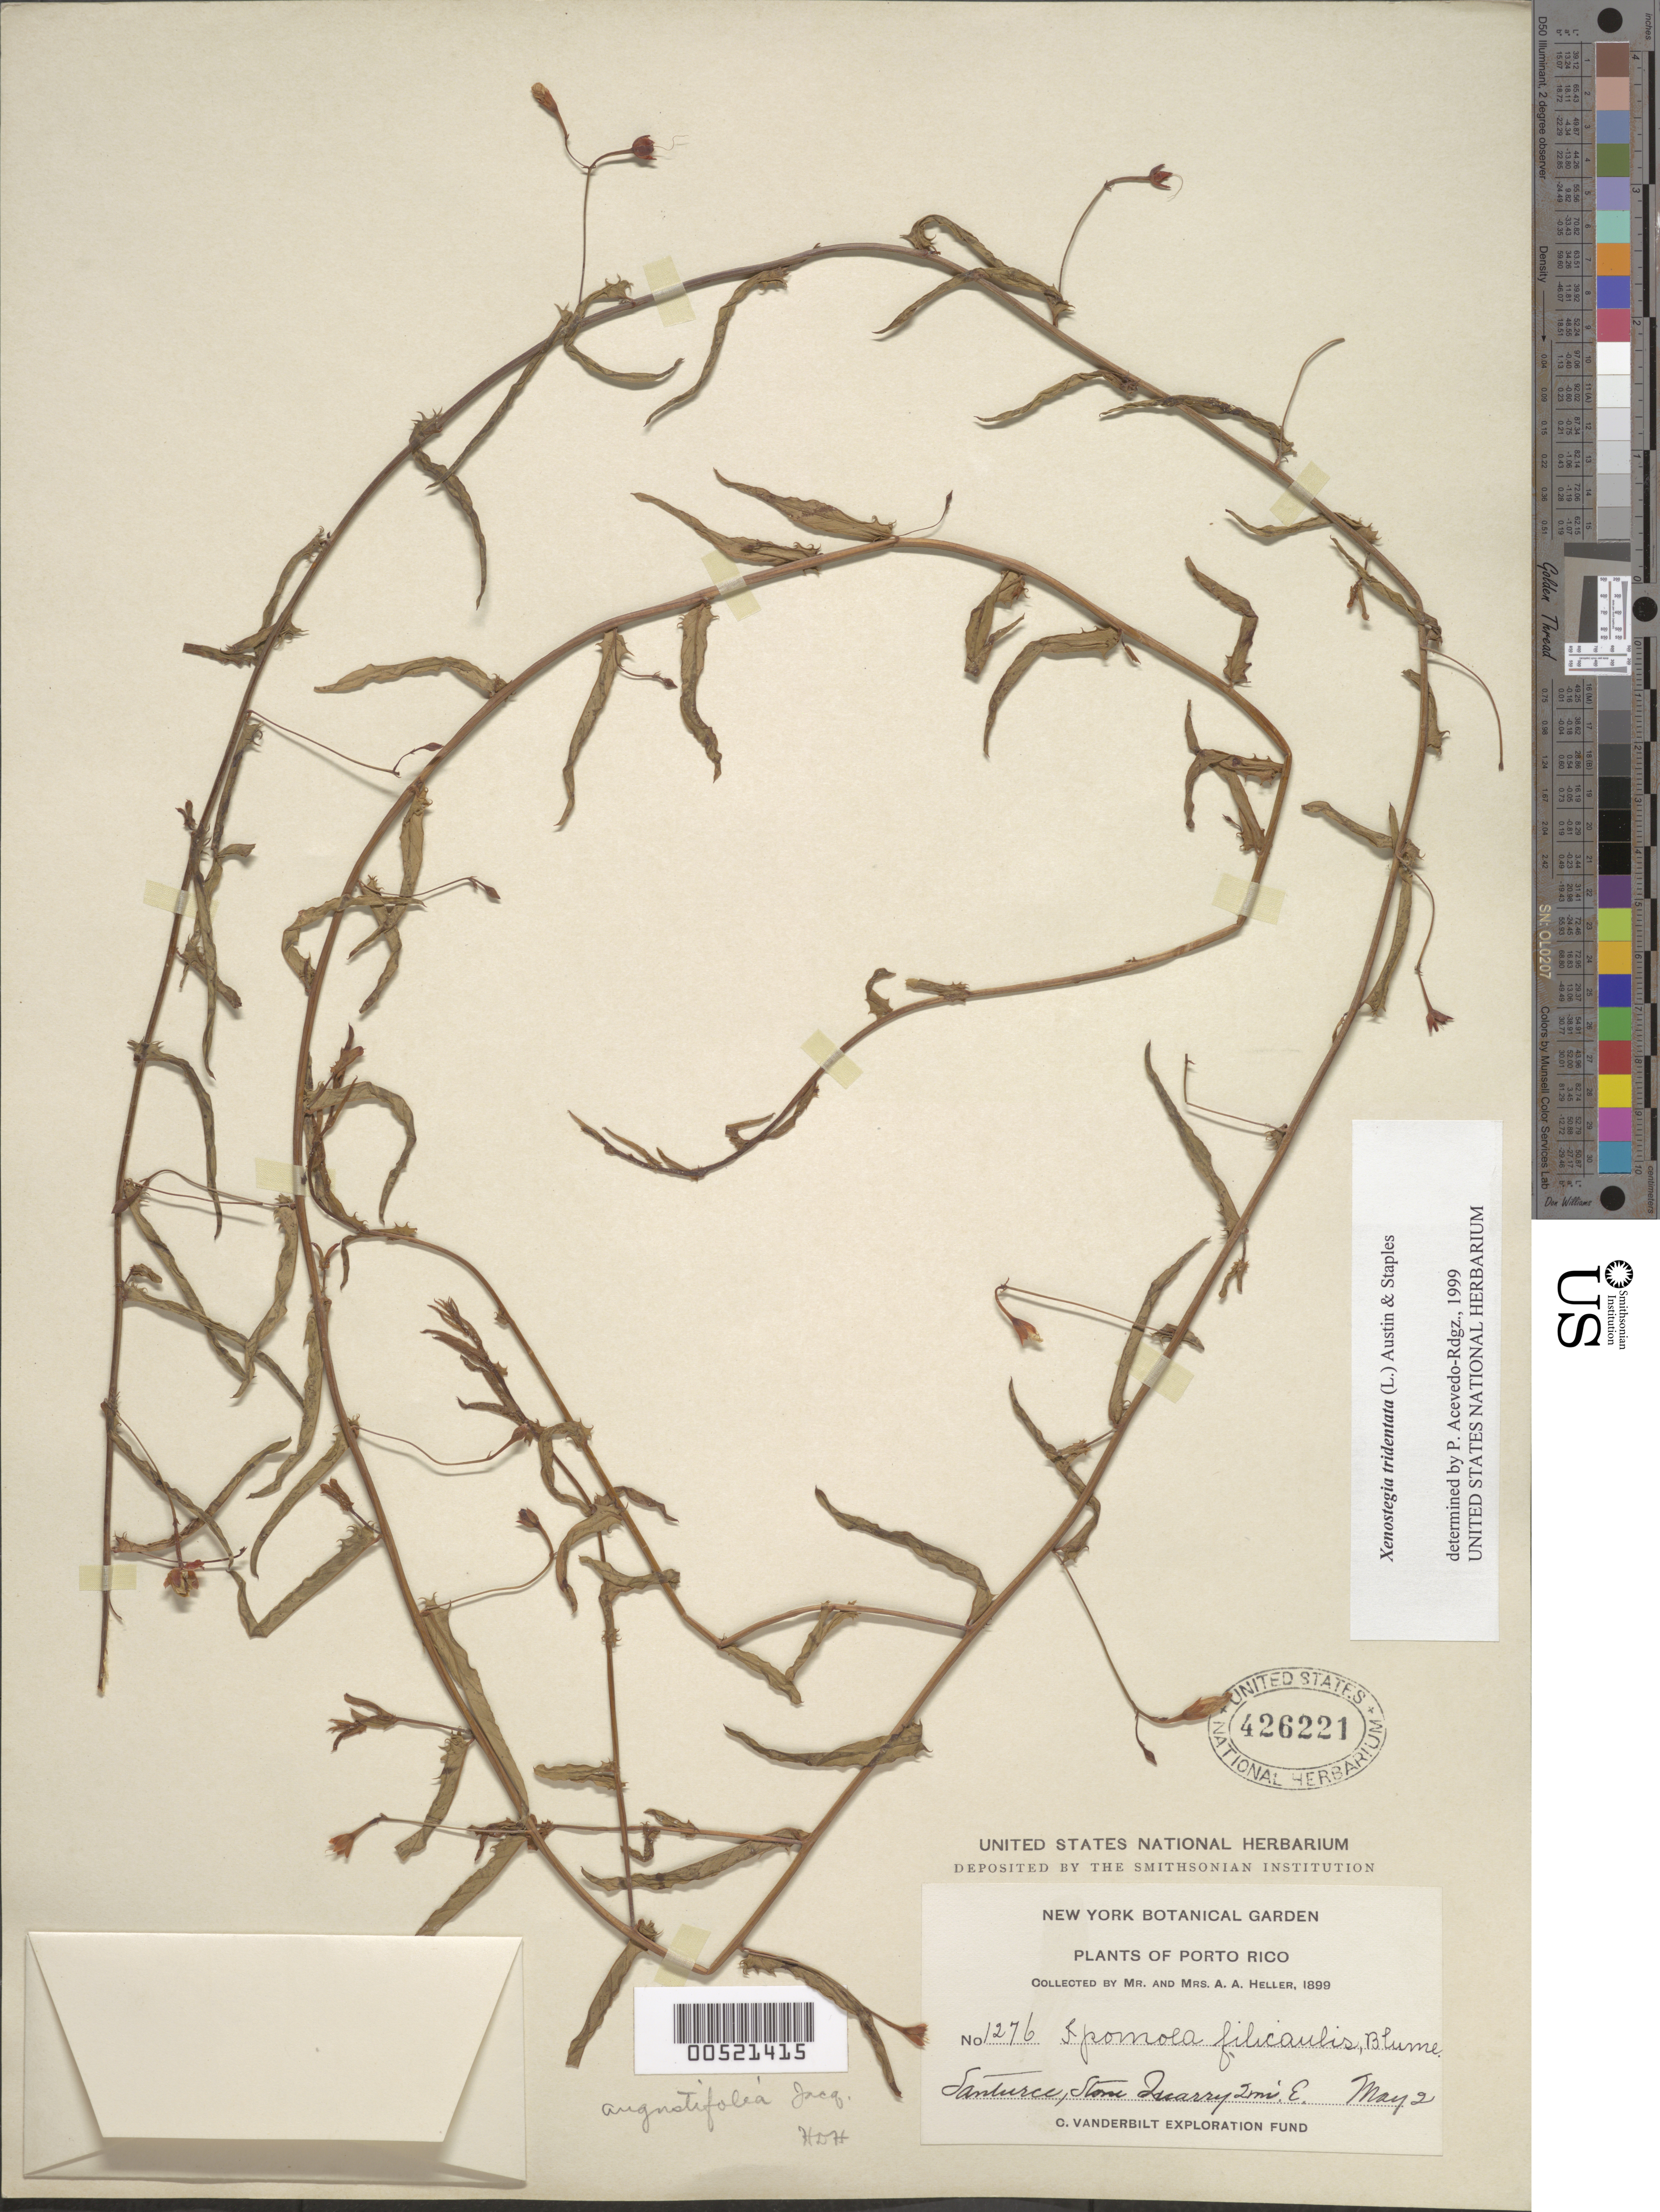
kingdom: Plantae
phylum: Tracheophyta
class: Magnoliopsida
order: Solanales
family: Convolvulaceae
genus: Xenostegia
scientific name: Xenostegia tridentata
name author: (L.) D.F. Austin & Staples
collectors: A. A. Heller & E. G. Heller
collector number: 1276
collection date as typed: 02 May 1899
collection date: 1899-05-02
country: Puerto Rico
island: Greater Antilles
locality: Santurce, 2 mi. E of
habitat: Stone quarry.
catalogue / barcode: US 426221